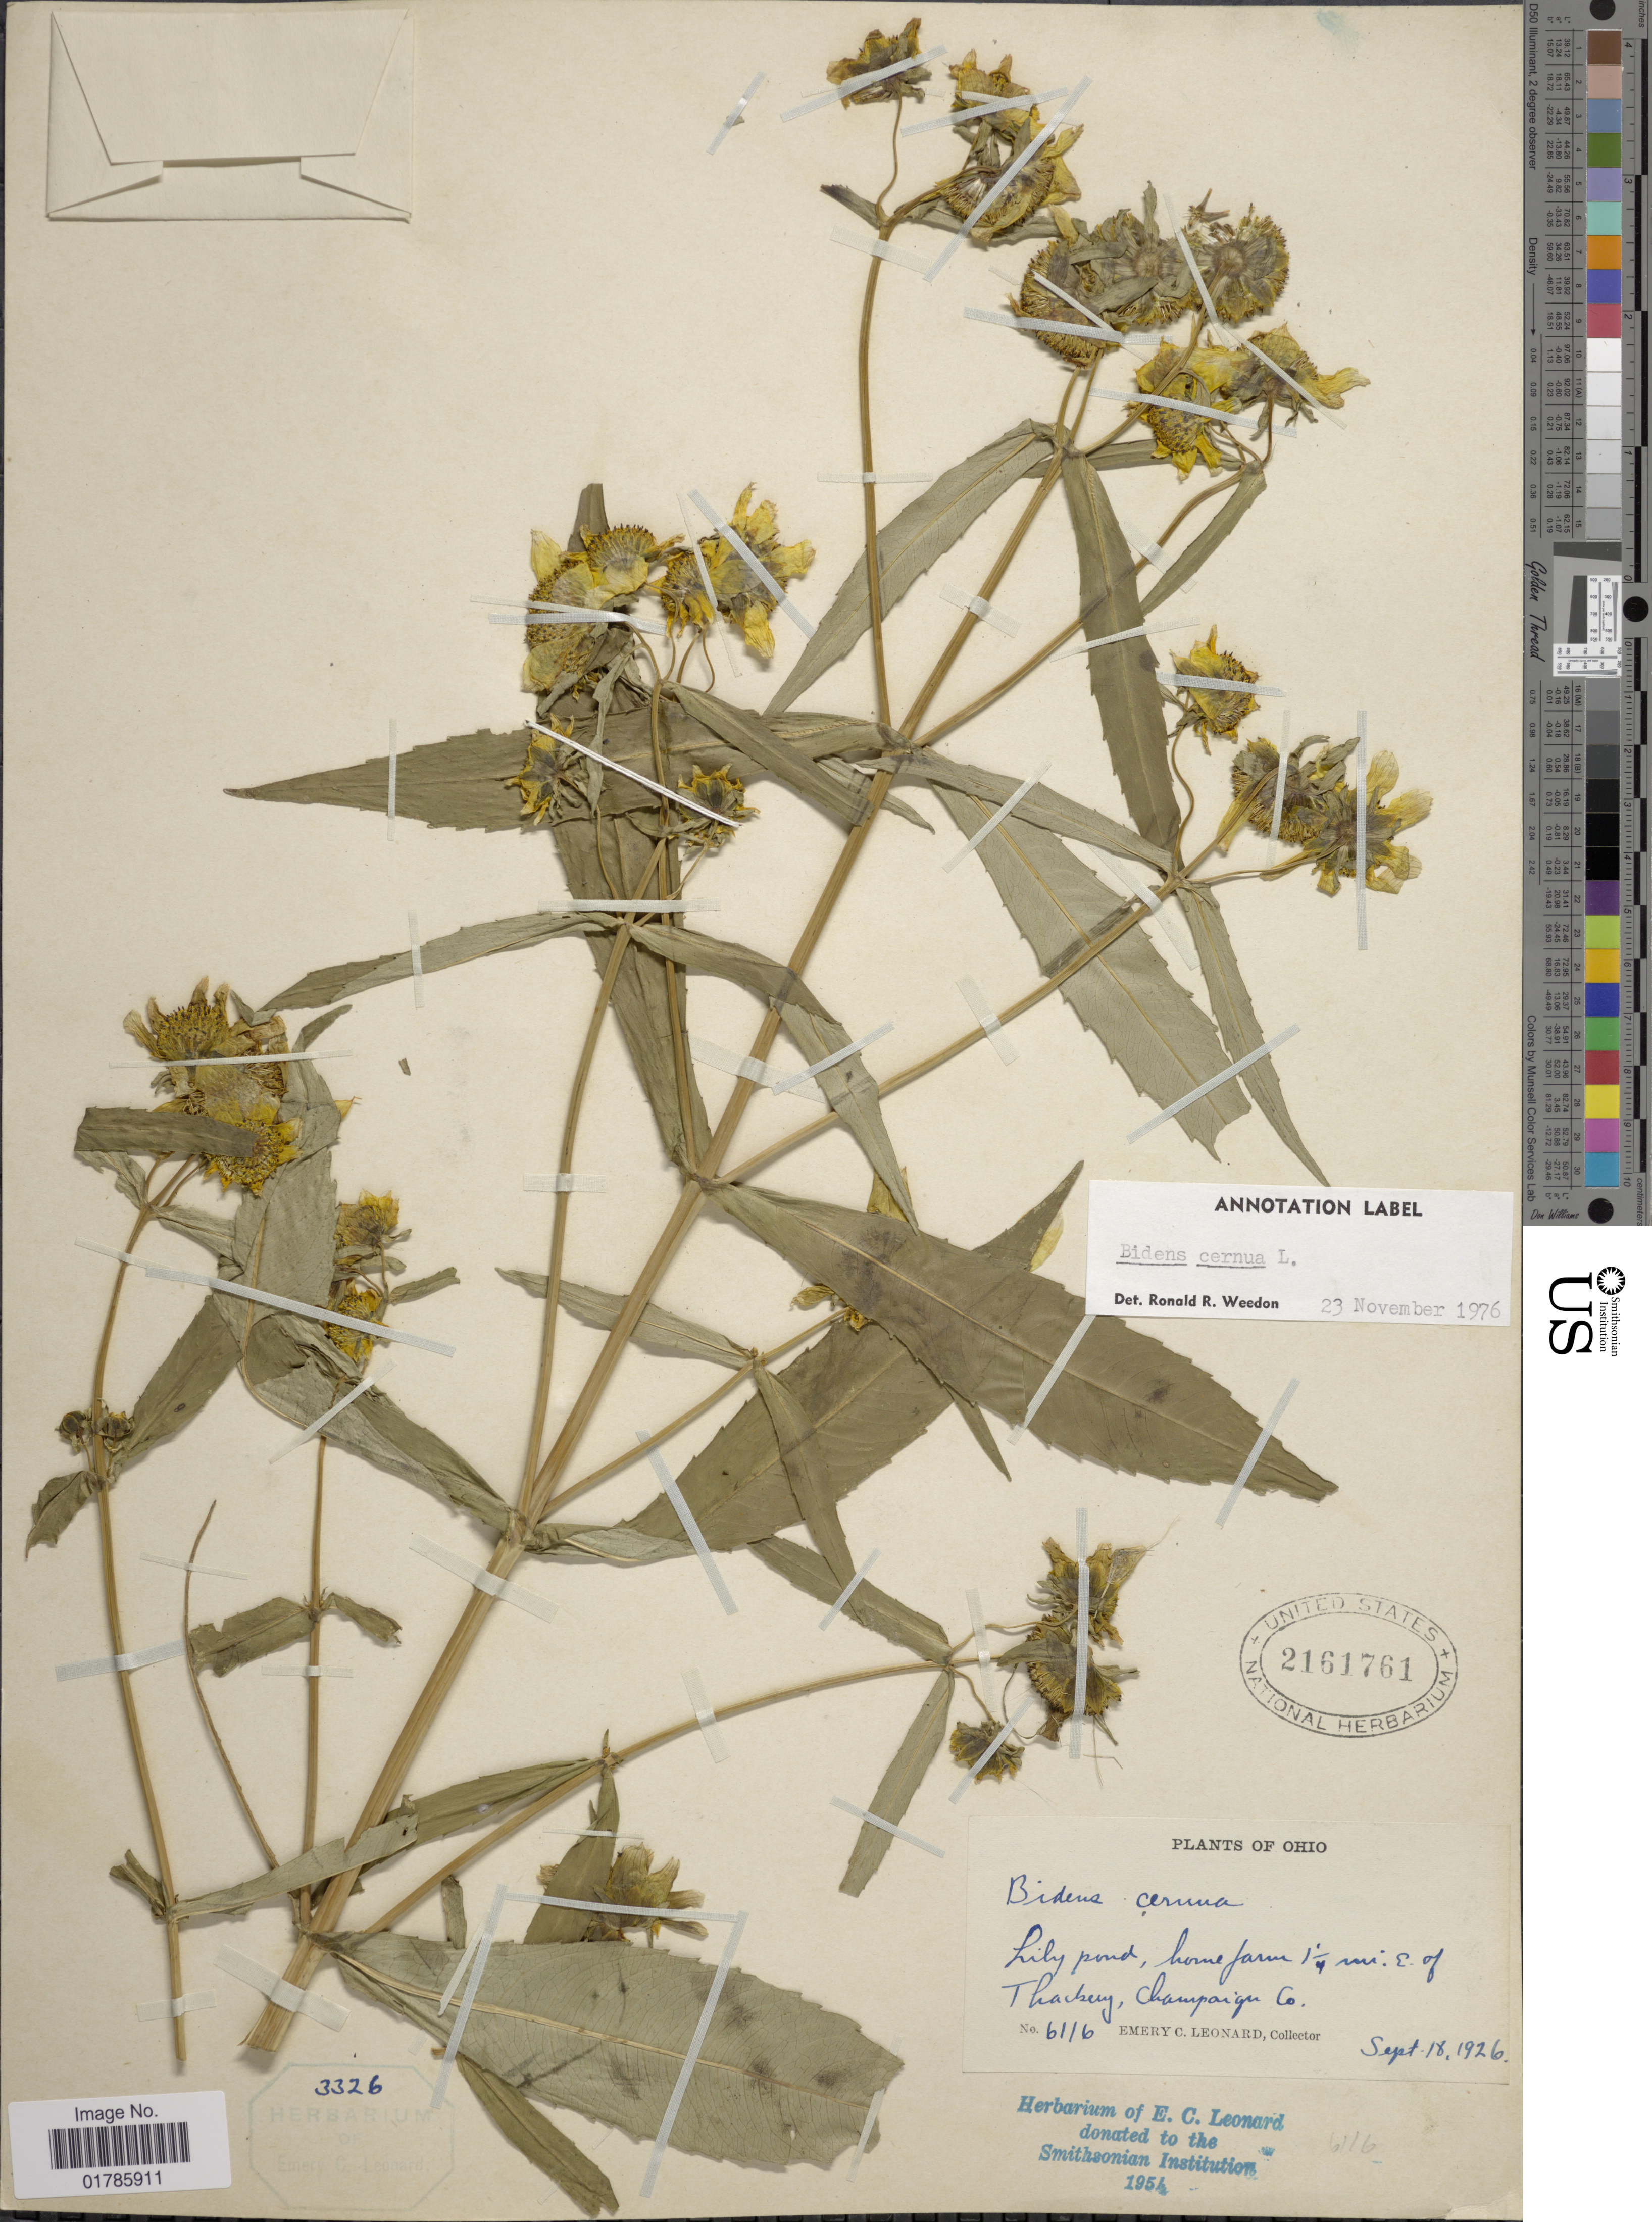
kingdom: Plantae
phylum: Tracheophyta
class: Magnoliopsida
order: Asterales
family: Asteraceae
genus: Bidens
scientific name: Bidens cernua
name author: L.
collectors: E. C. Leonard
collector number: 6116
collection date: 1926-09-18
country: United States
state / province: Ohio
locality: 1¼ mi. E. of Thackery, Champaign Co.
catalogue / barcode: US 2161761